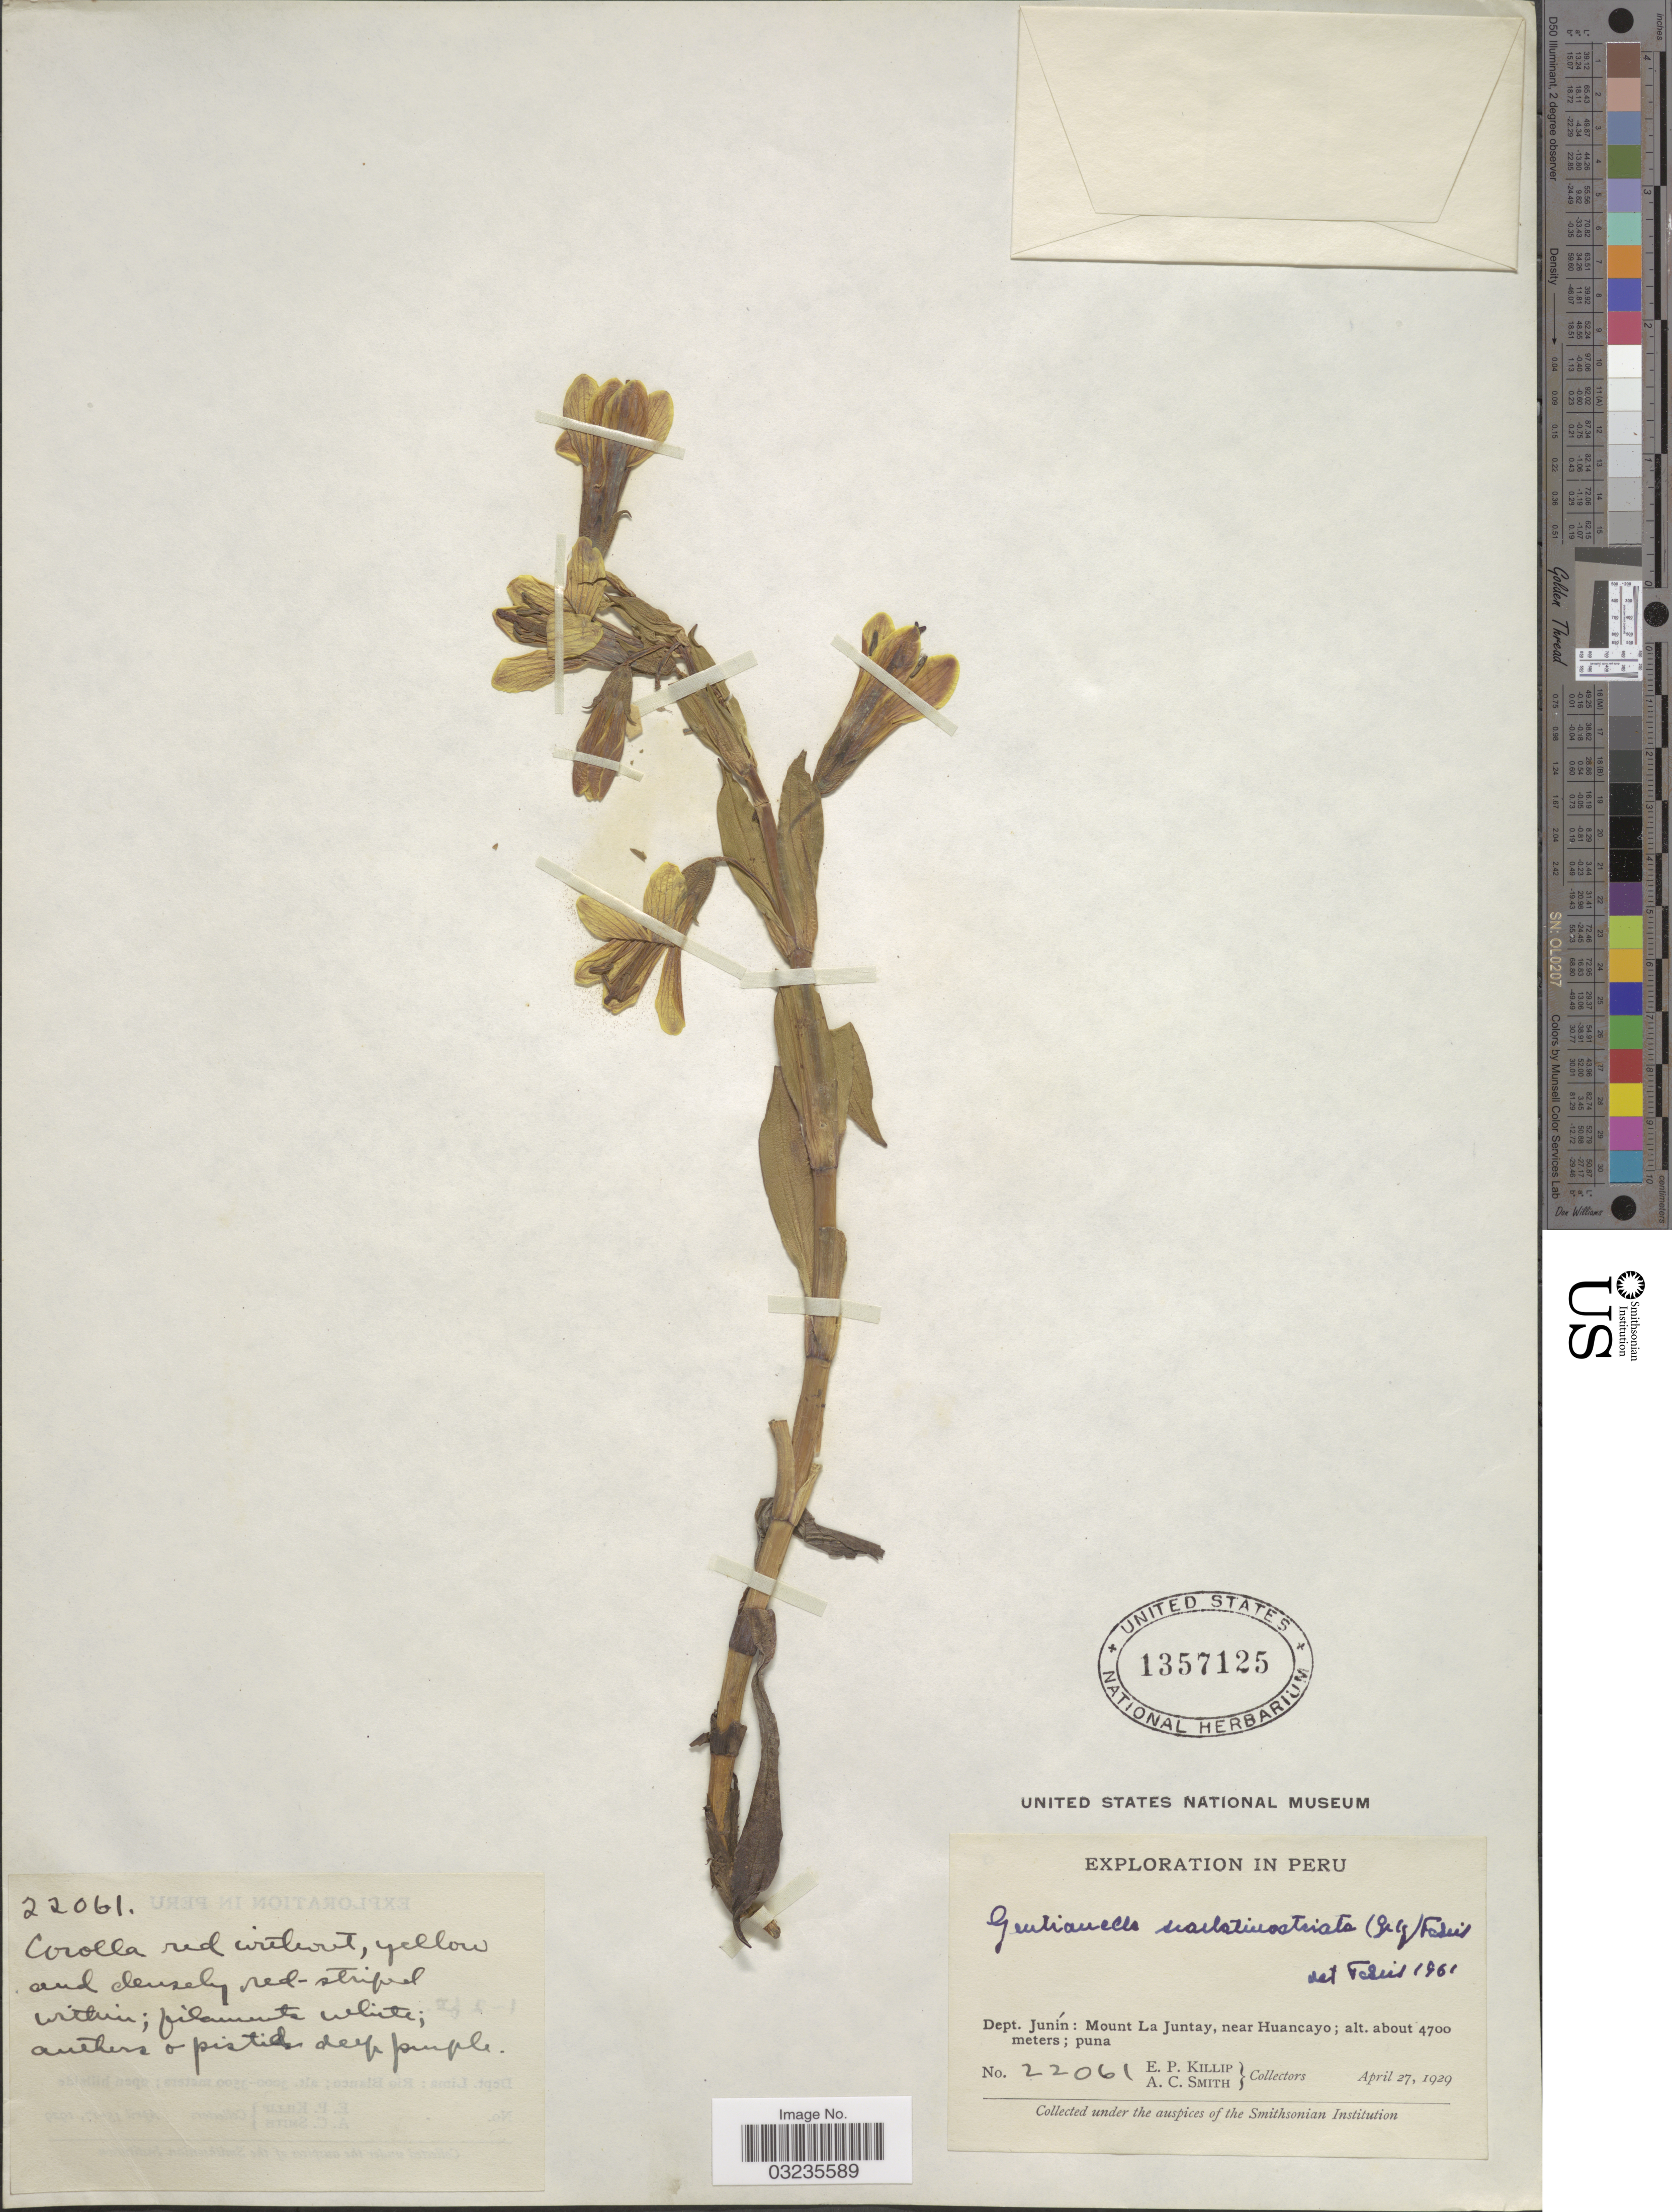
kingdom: Plantae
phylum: Tracheophyta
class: Magnoliopsida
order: Gentianales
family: Gentianaceae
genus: Gentiana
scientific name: Gentiana scarlatinostriata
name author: Gilg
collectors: E. P. Killip & A. C. Smith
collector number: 22061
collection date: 1929-04-27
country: Peru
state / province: Junín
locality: Dept. Junín: Mount La Juntay, near Huancayo.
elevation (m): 4700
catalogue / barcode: US 1357125